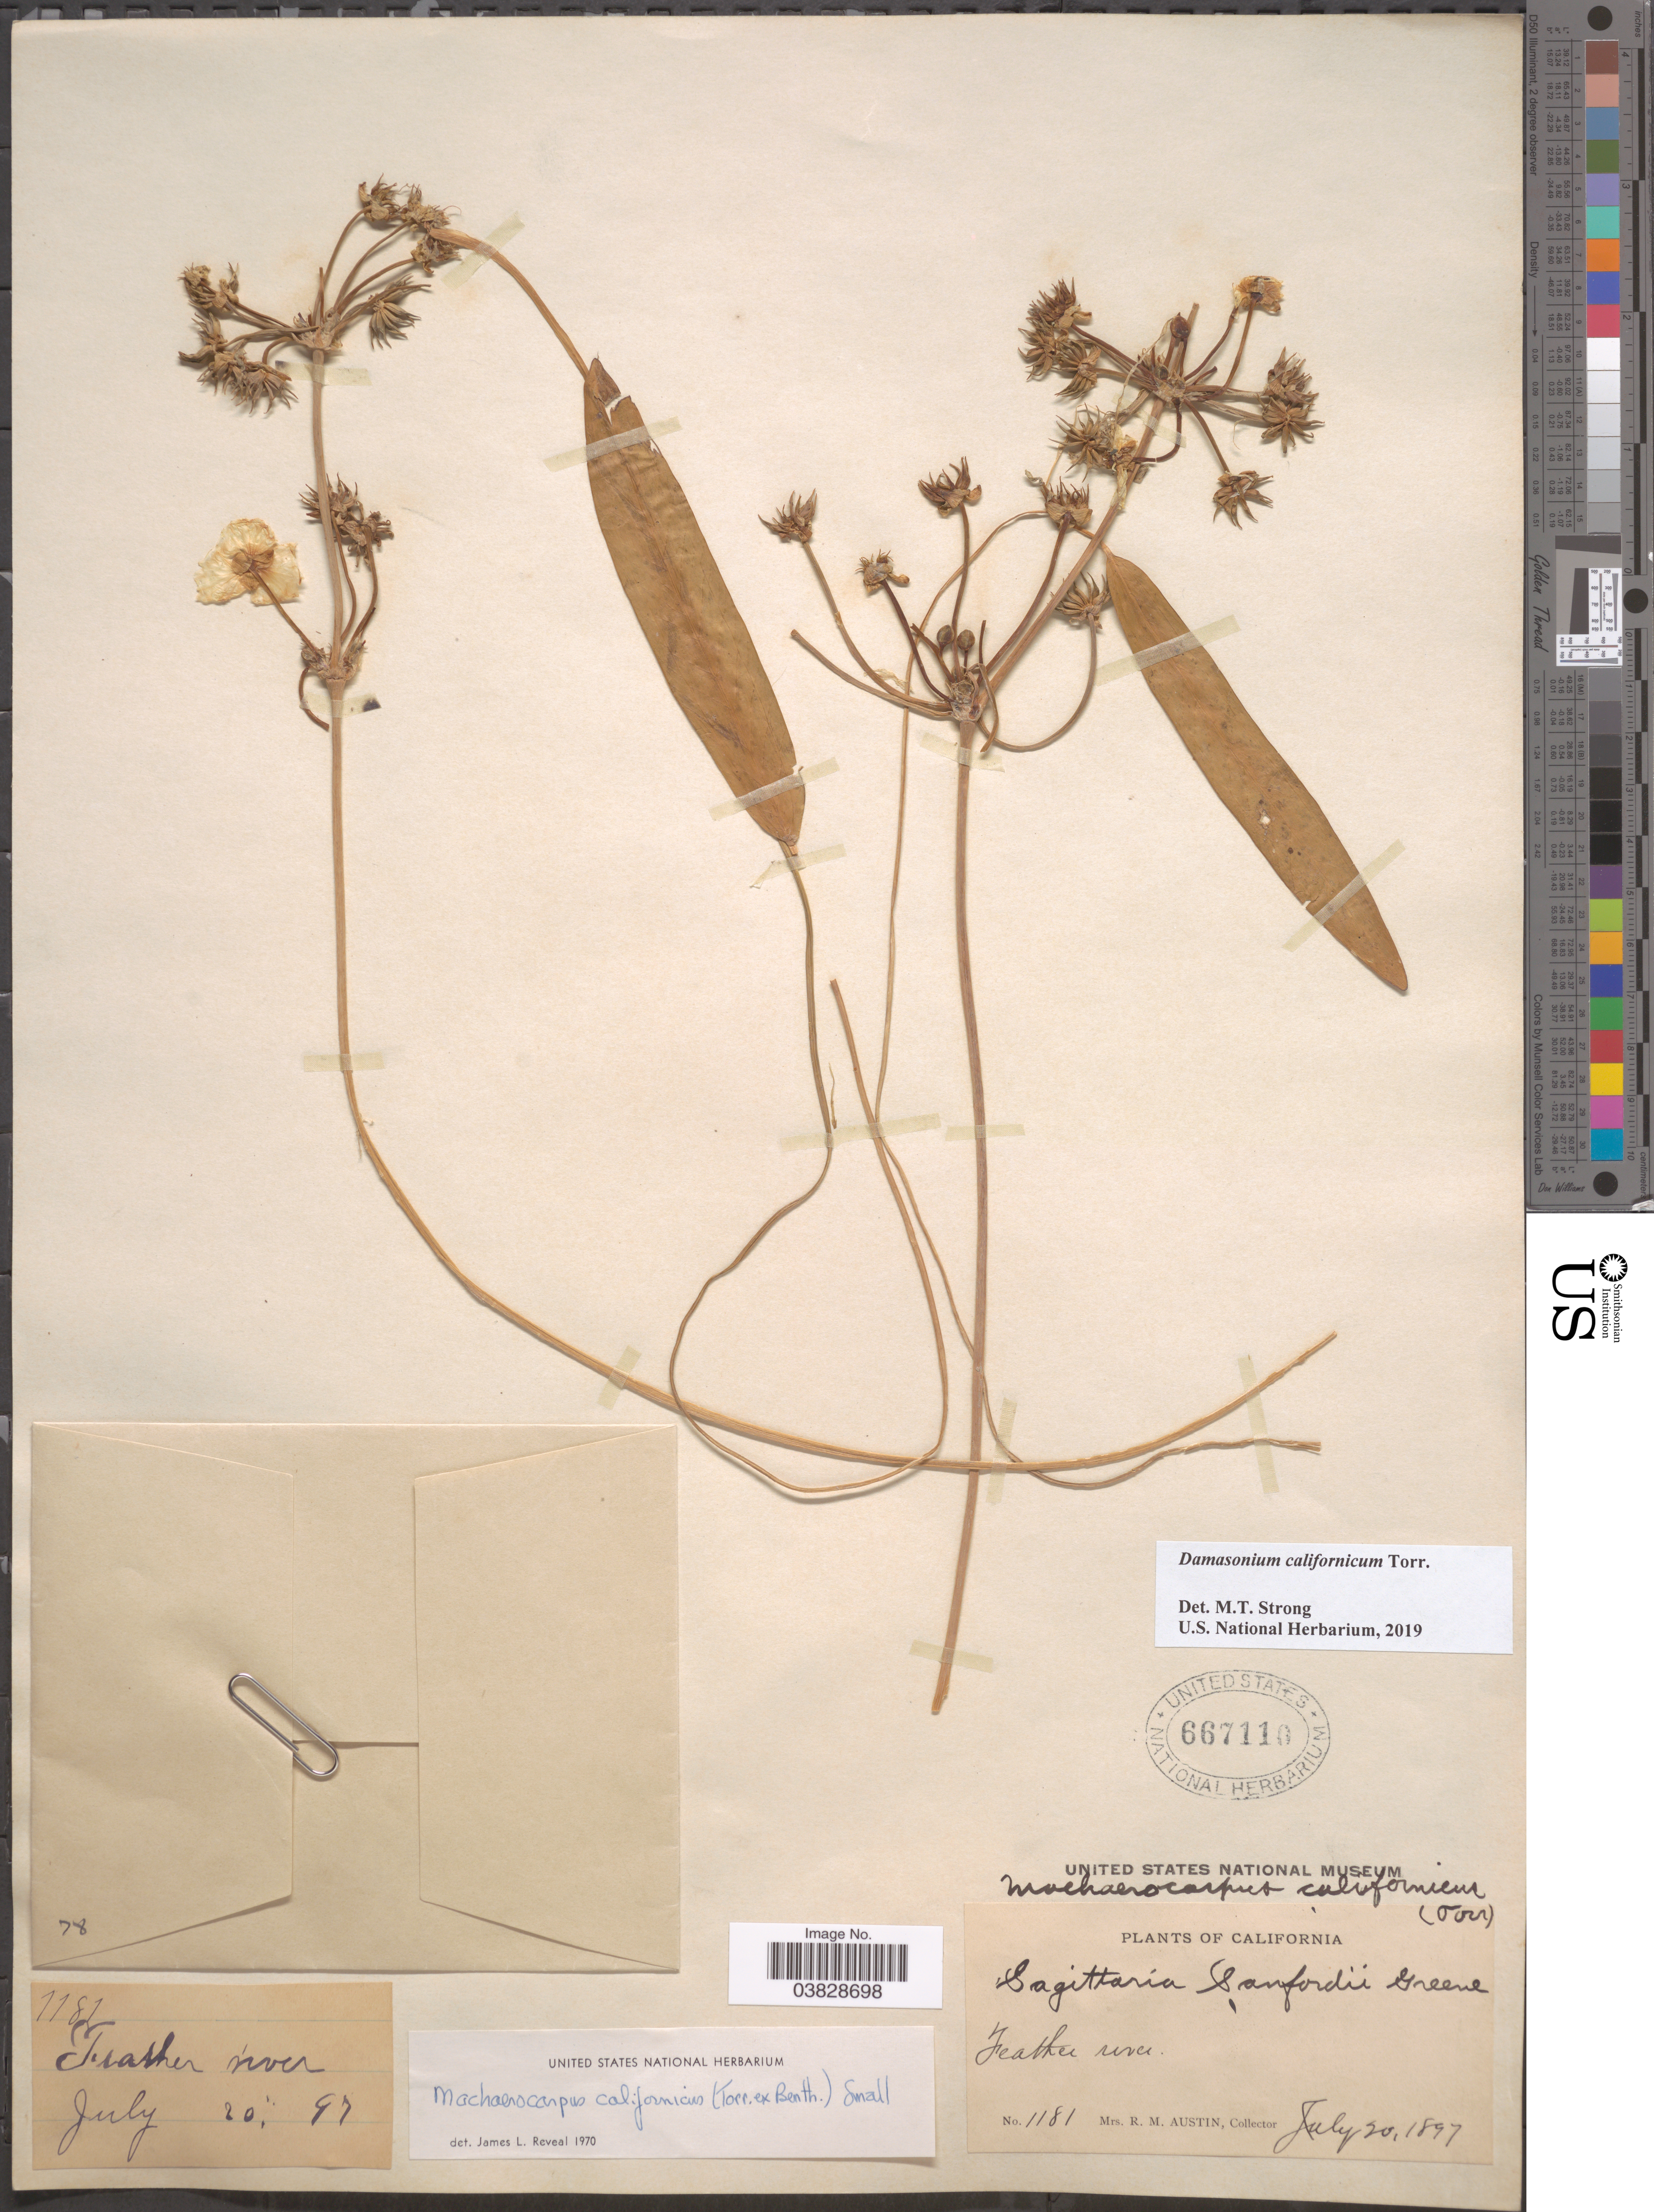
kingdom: Plantae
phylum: Tracheophyta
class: Liliopsida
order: Alismatales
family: Alismataceae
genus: Damasonium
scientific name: Damasonium californicum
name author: Torr.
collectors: R. Austin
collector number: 1181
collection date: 1897-07-20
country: United States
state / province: California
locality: Feather river.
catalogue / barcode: US 667110